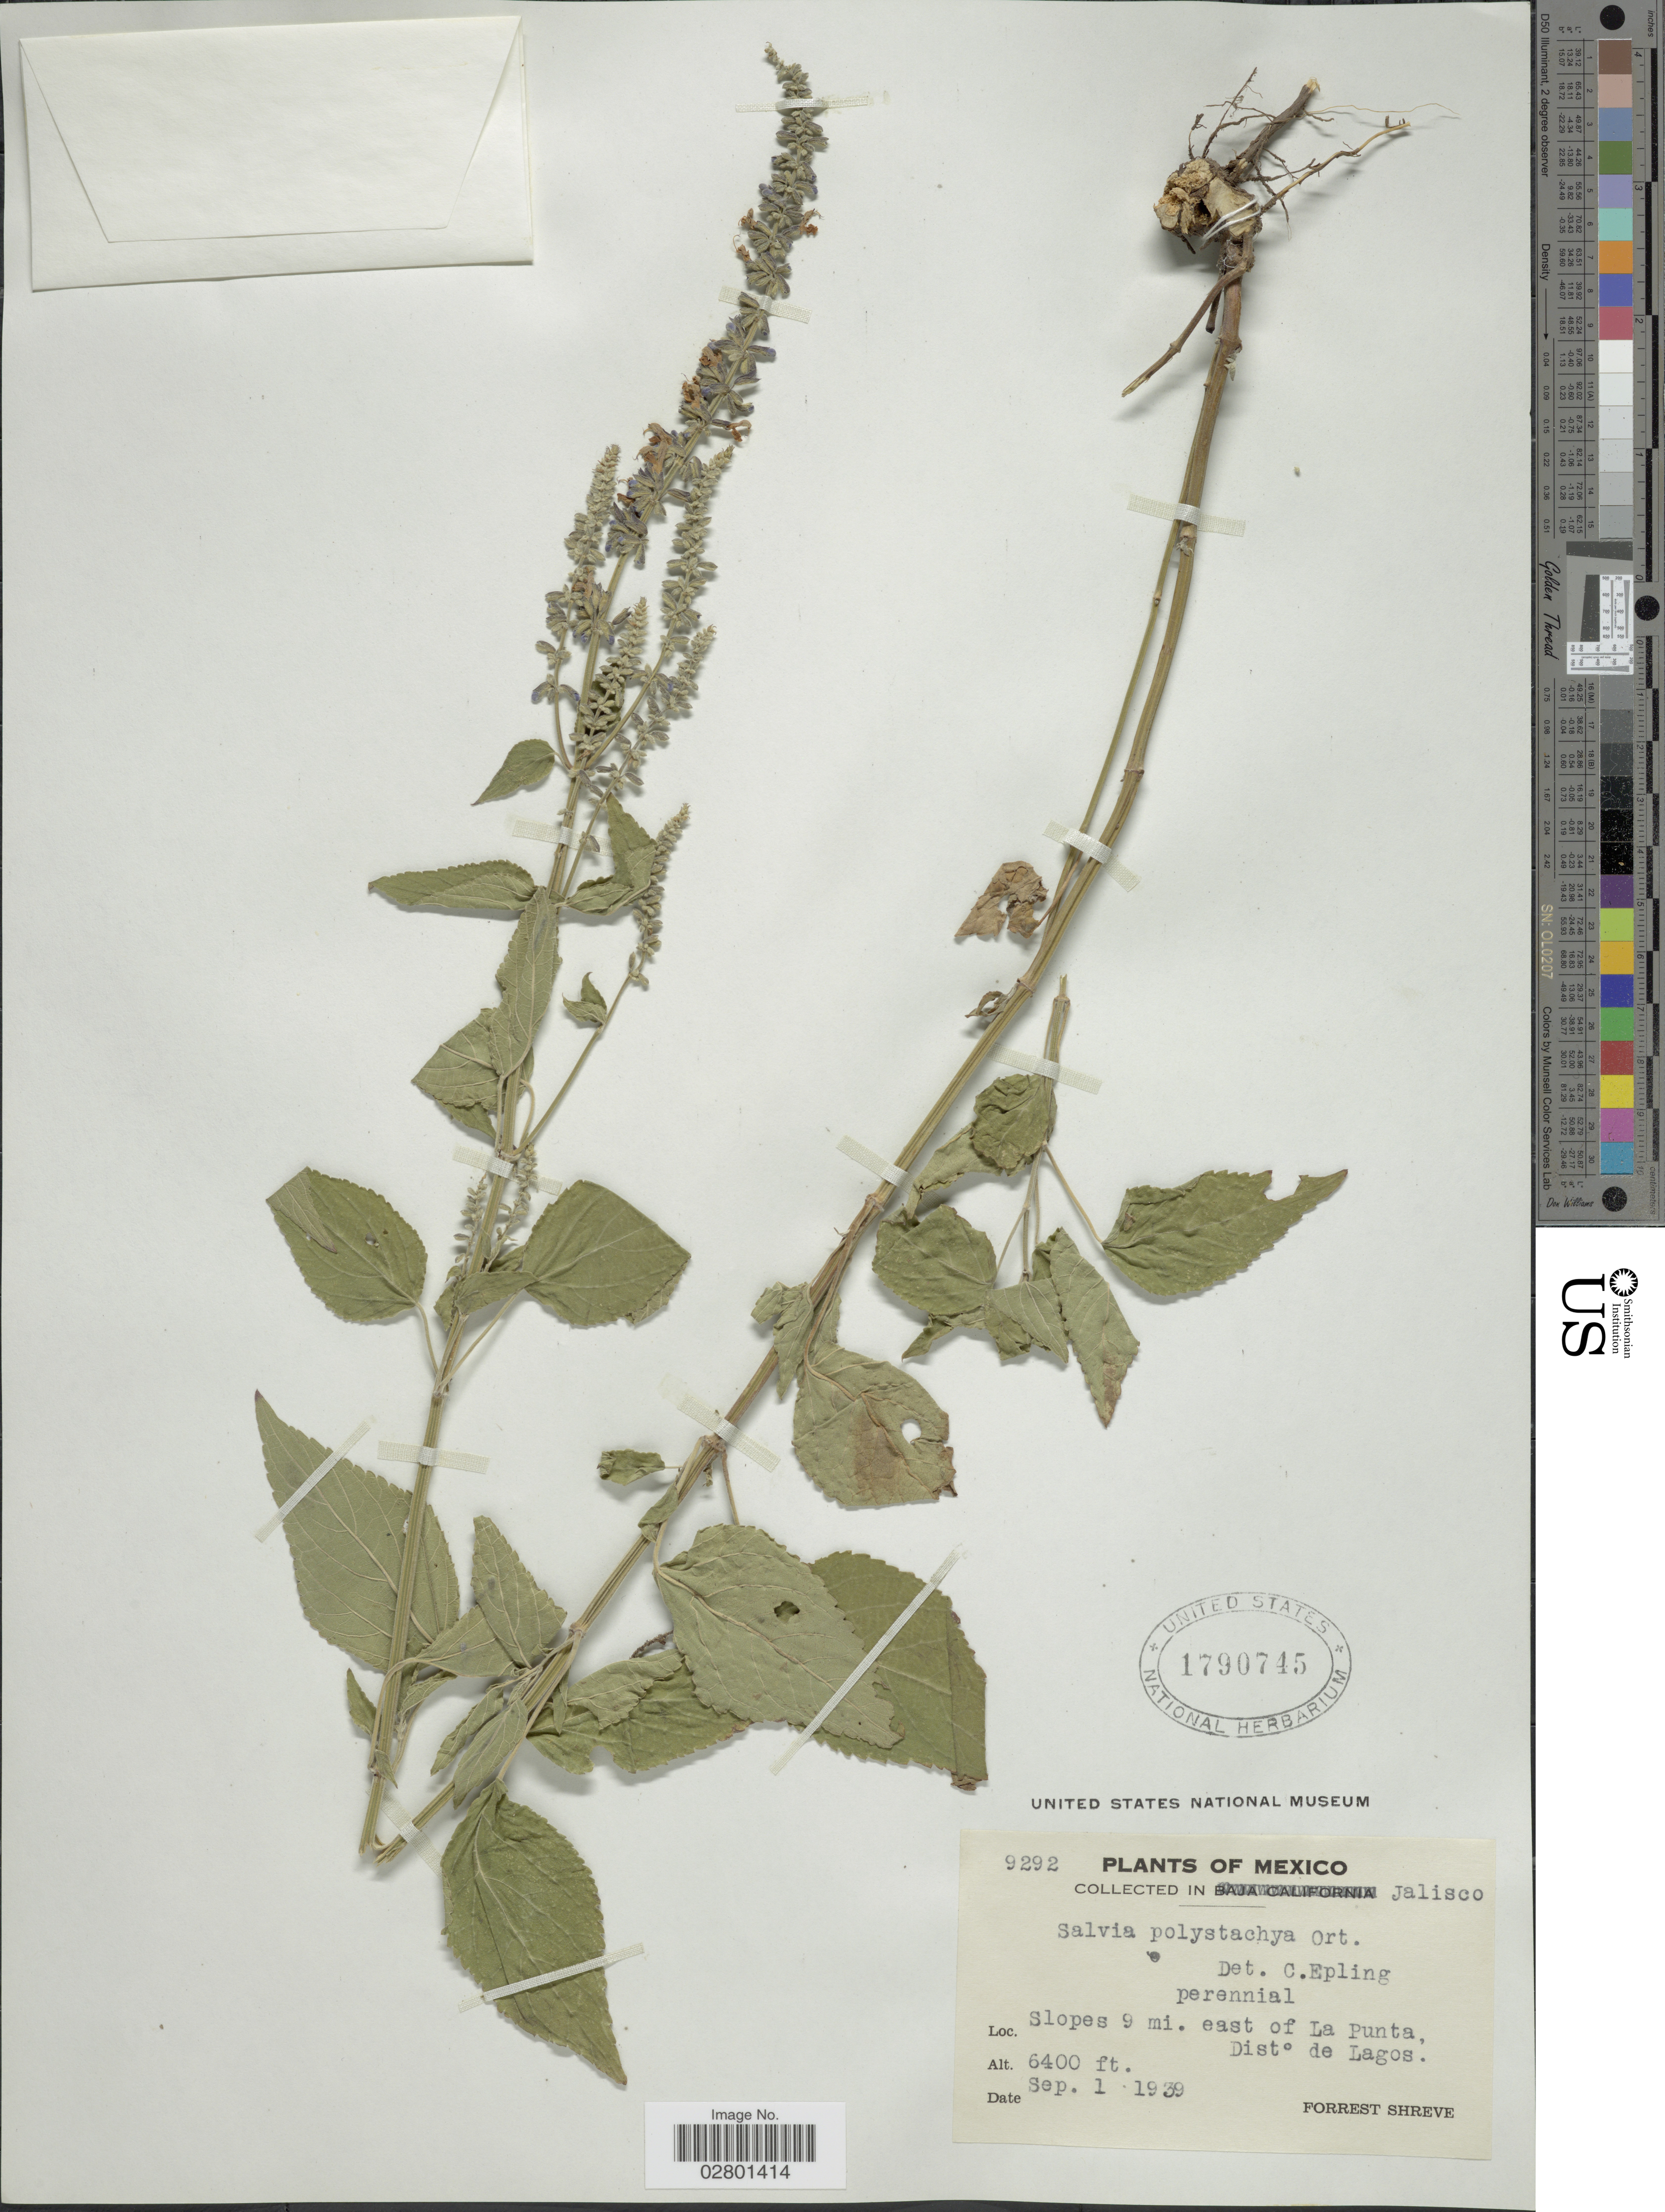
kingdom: Plantae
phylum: Tracheophyta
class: Magnoliopsida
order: Lamiales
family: Lamiaceae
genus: Salvia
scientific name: Salvia polystachya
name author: Cav.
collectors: F. Shreve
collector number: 9292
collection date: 1939-09-01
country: Mexico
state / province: Jalisco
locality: Slopes 9 mi. east of La Punta, Disto de Lagos.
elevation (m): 1951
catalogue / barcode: US 1790745